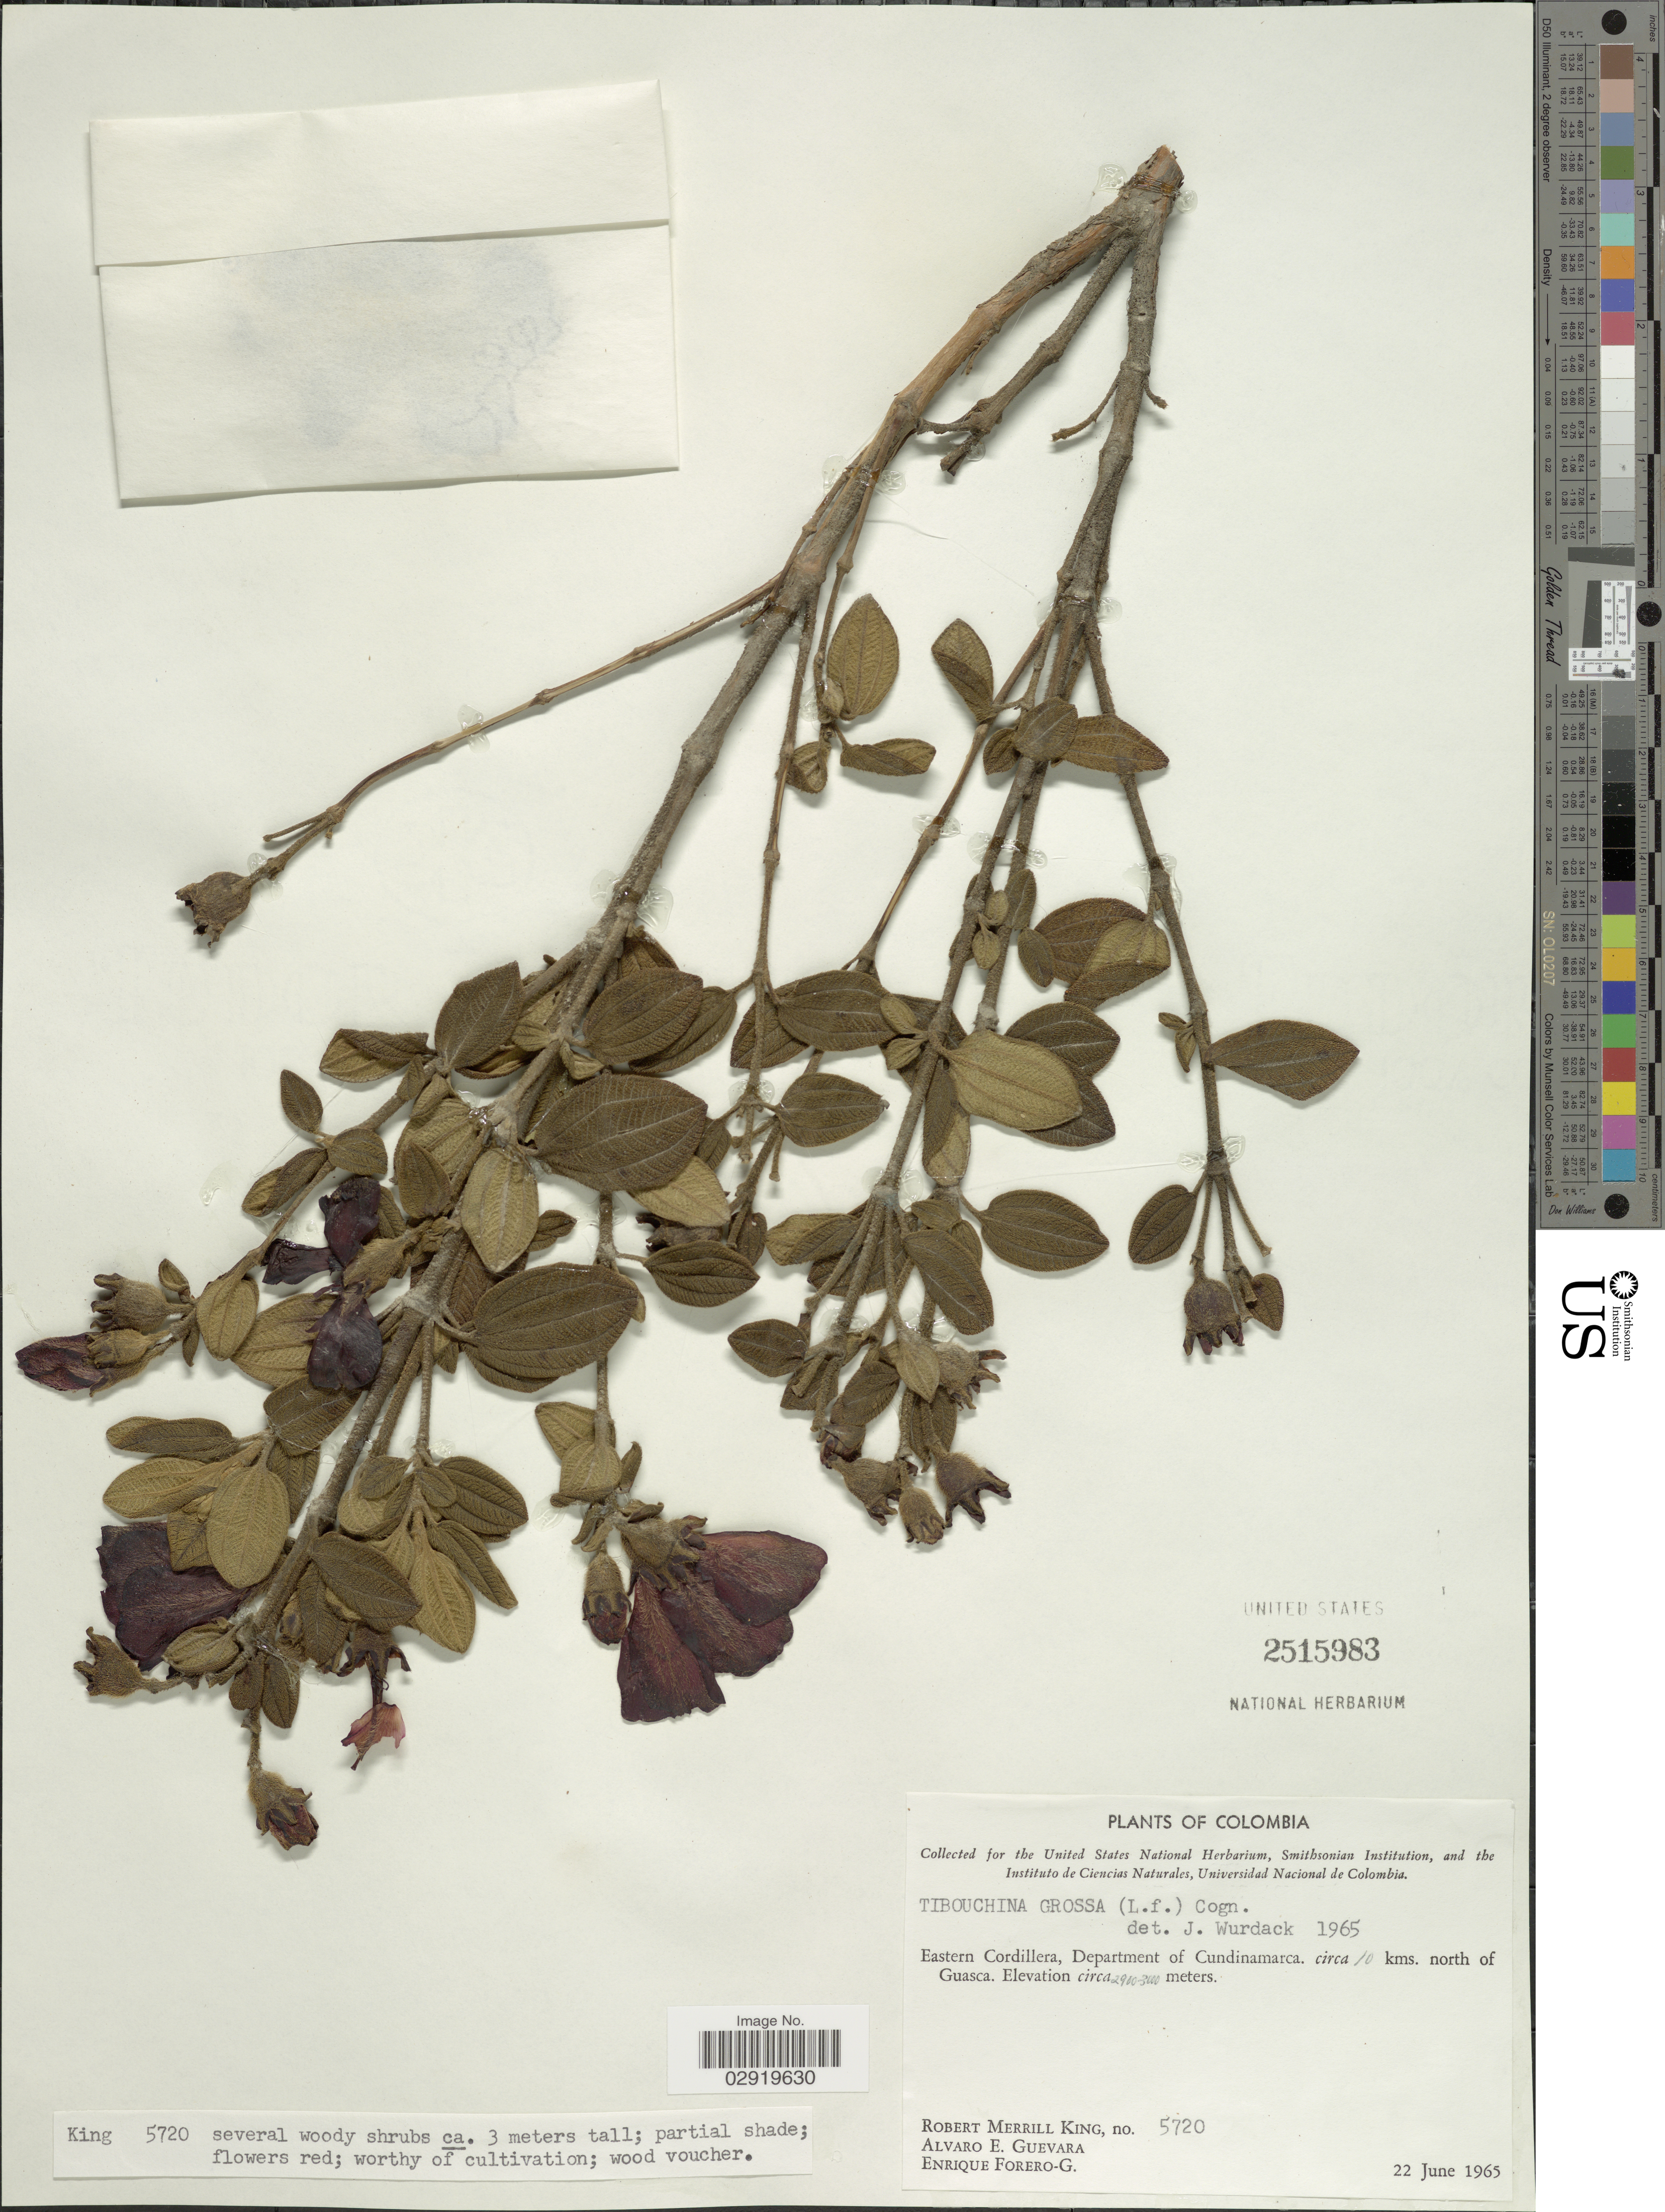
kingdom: Plantae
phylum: Tracheophyta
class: Magnoliopsida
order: Myrtales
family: Melastomataceae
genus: Chaetogastra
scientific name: Chaetogastra grossa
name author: (L. f.) P.J.F. Guim. & Michelang.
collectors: R. M. King, A. E. Guevara & E. Forero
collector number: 5720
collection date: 1965-06-22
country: Colombia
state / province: Cundinamarca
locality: Eastern Cordillera, Department of Cundinamarca. Circa 10 kms. north of Guasca.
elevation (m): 2900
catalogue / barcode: US 2515983